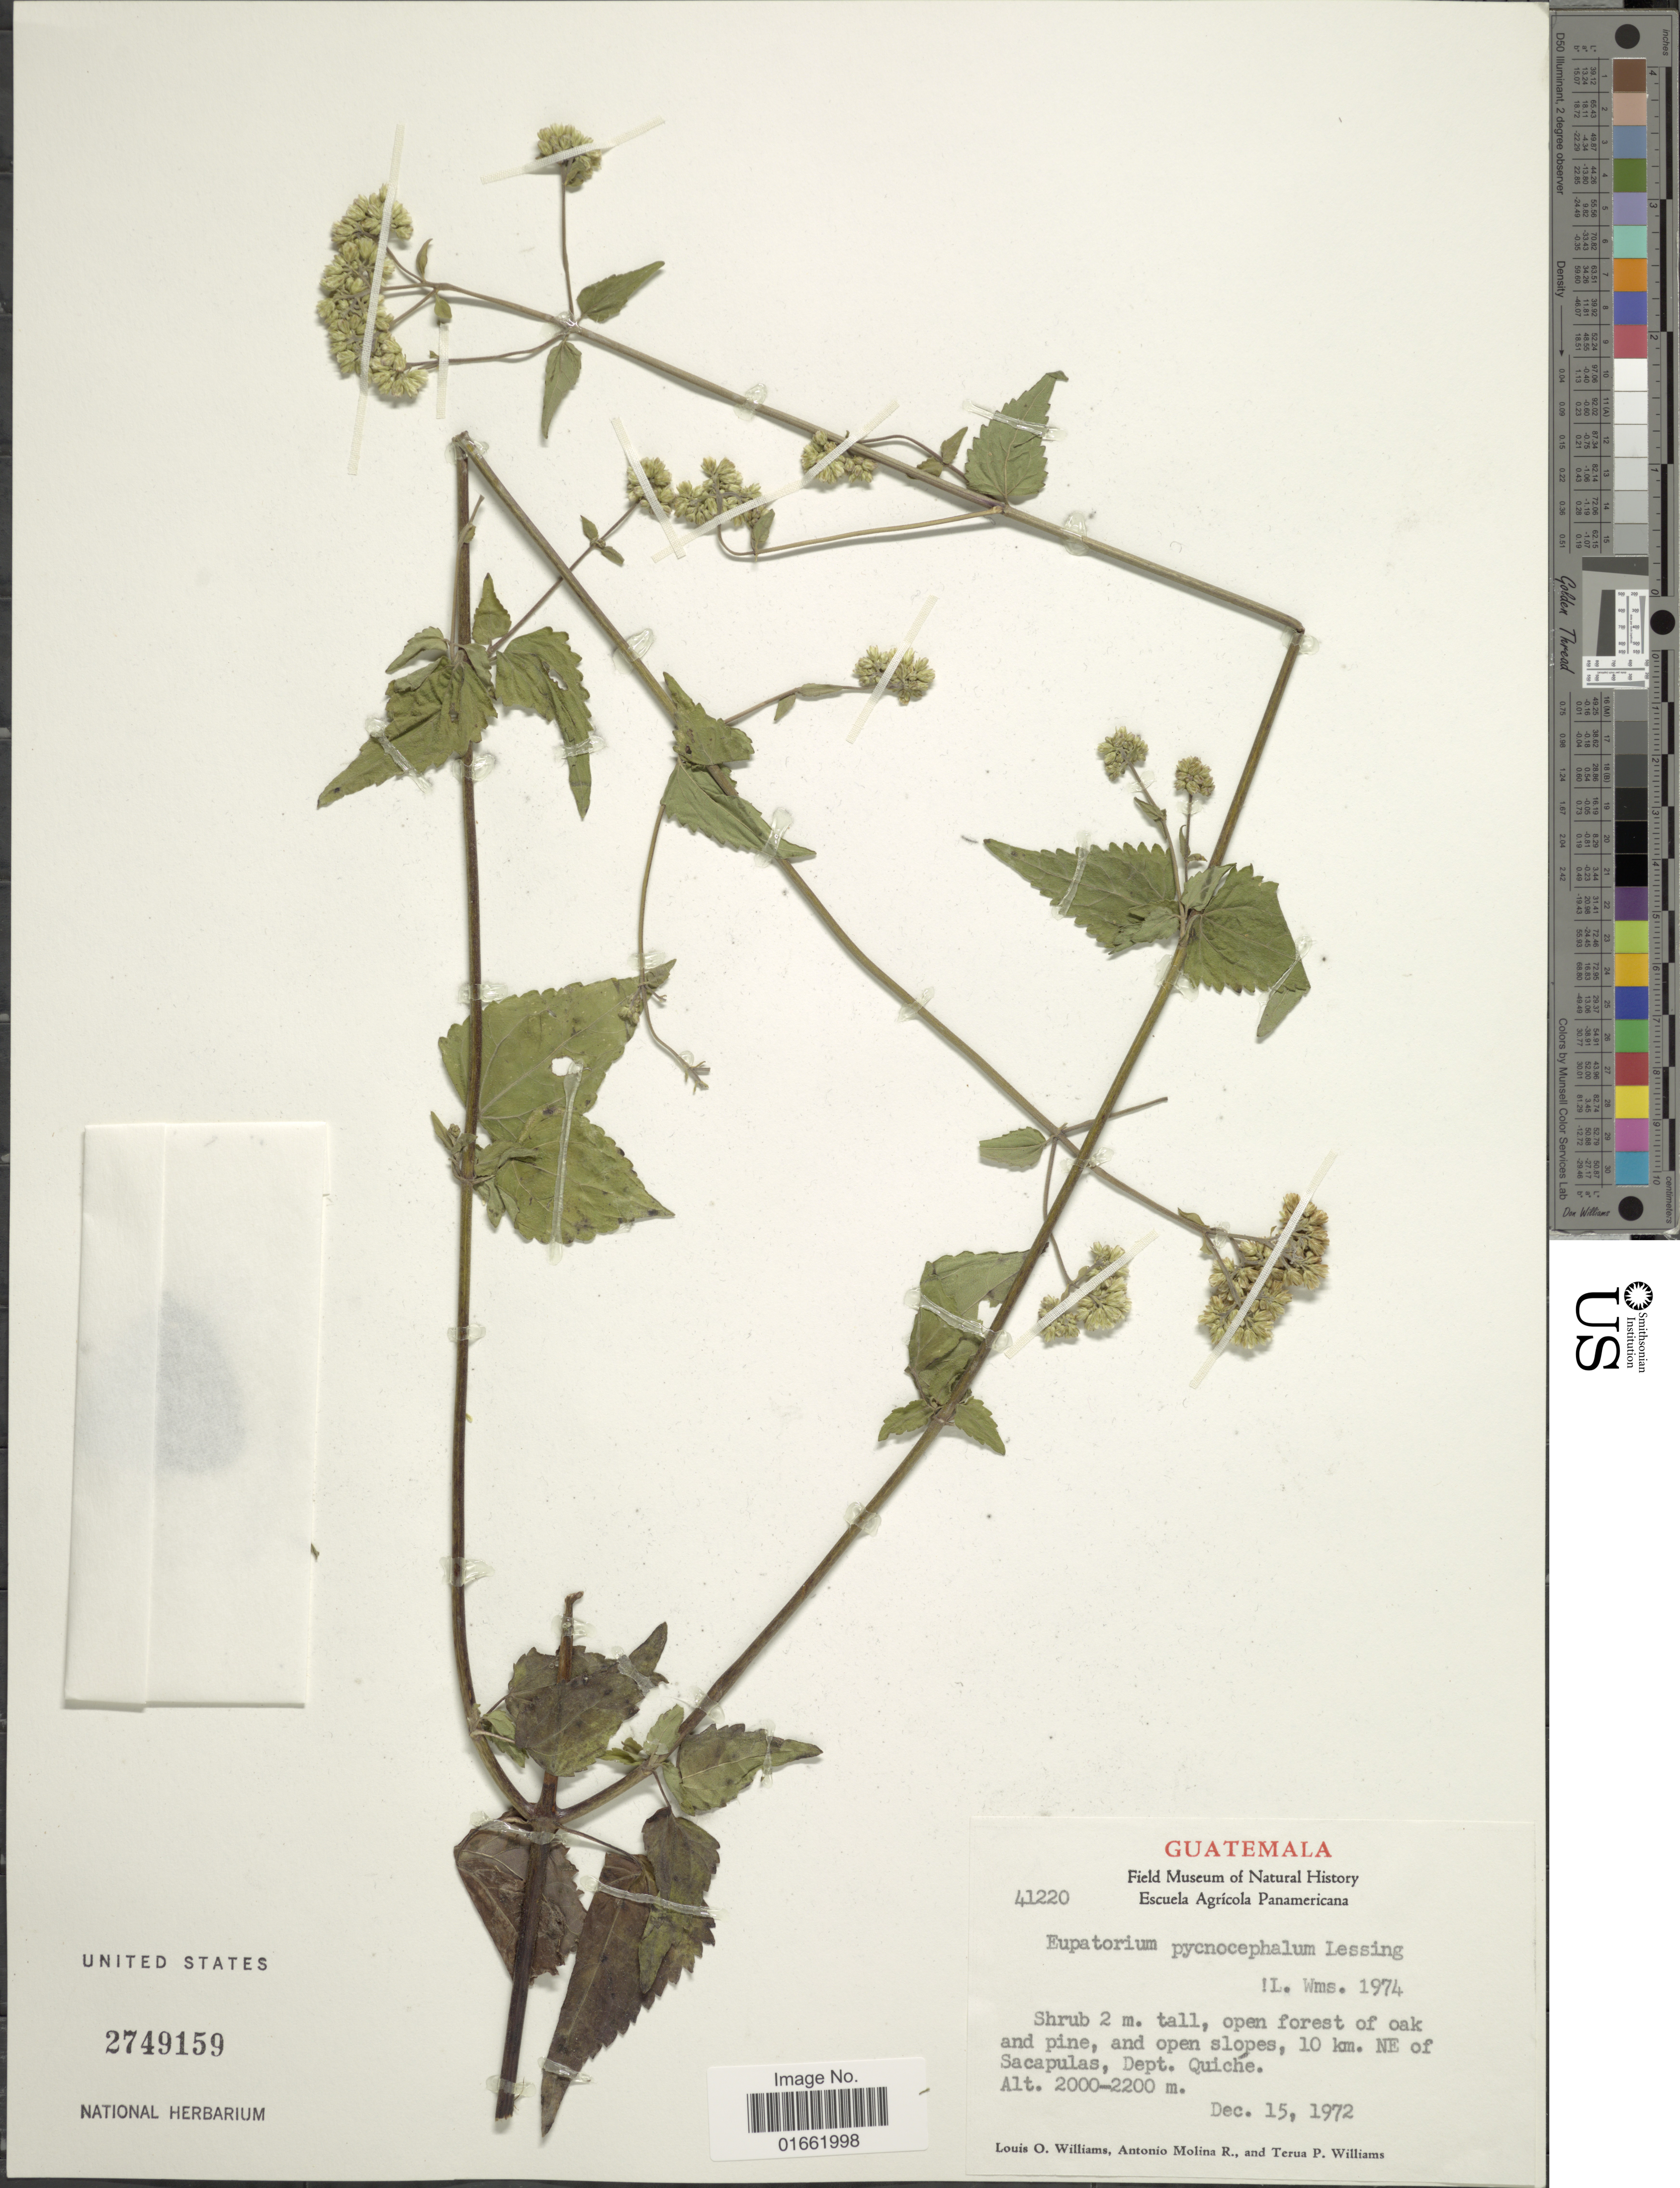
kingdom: Plantae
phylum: Tracheophyta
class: Magnoliopsida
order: Asterales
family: Asteraceae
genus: Fleischmannia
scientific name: Fleischmannia pycnocephala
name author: (Less.) R.M. King & H. Rob.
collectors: L. O. Williams, A. Molina R. & T. P. Williams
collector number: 41220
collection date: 1972-12-15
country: Guatemala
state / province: El Quiché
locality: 10 km. NE of Sacapulas, Dept. Quiché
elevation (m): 2000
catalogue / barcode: US 2749159